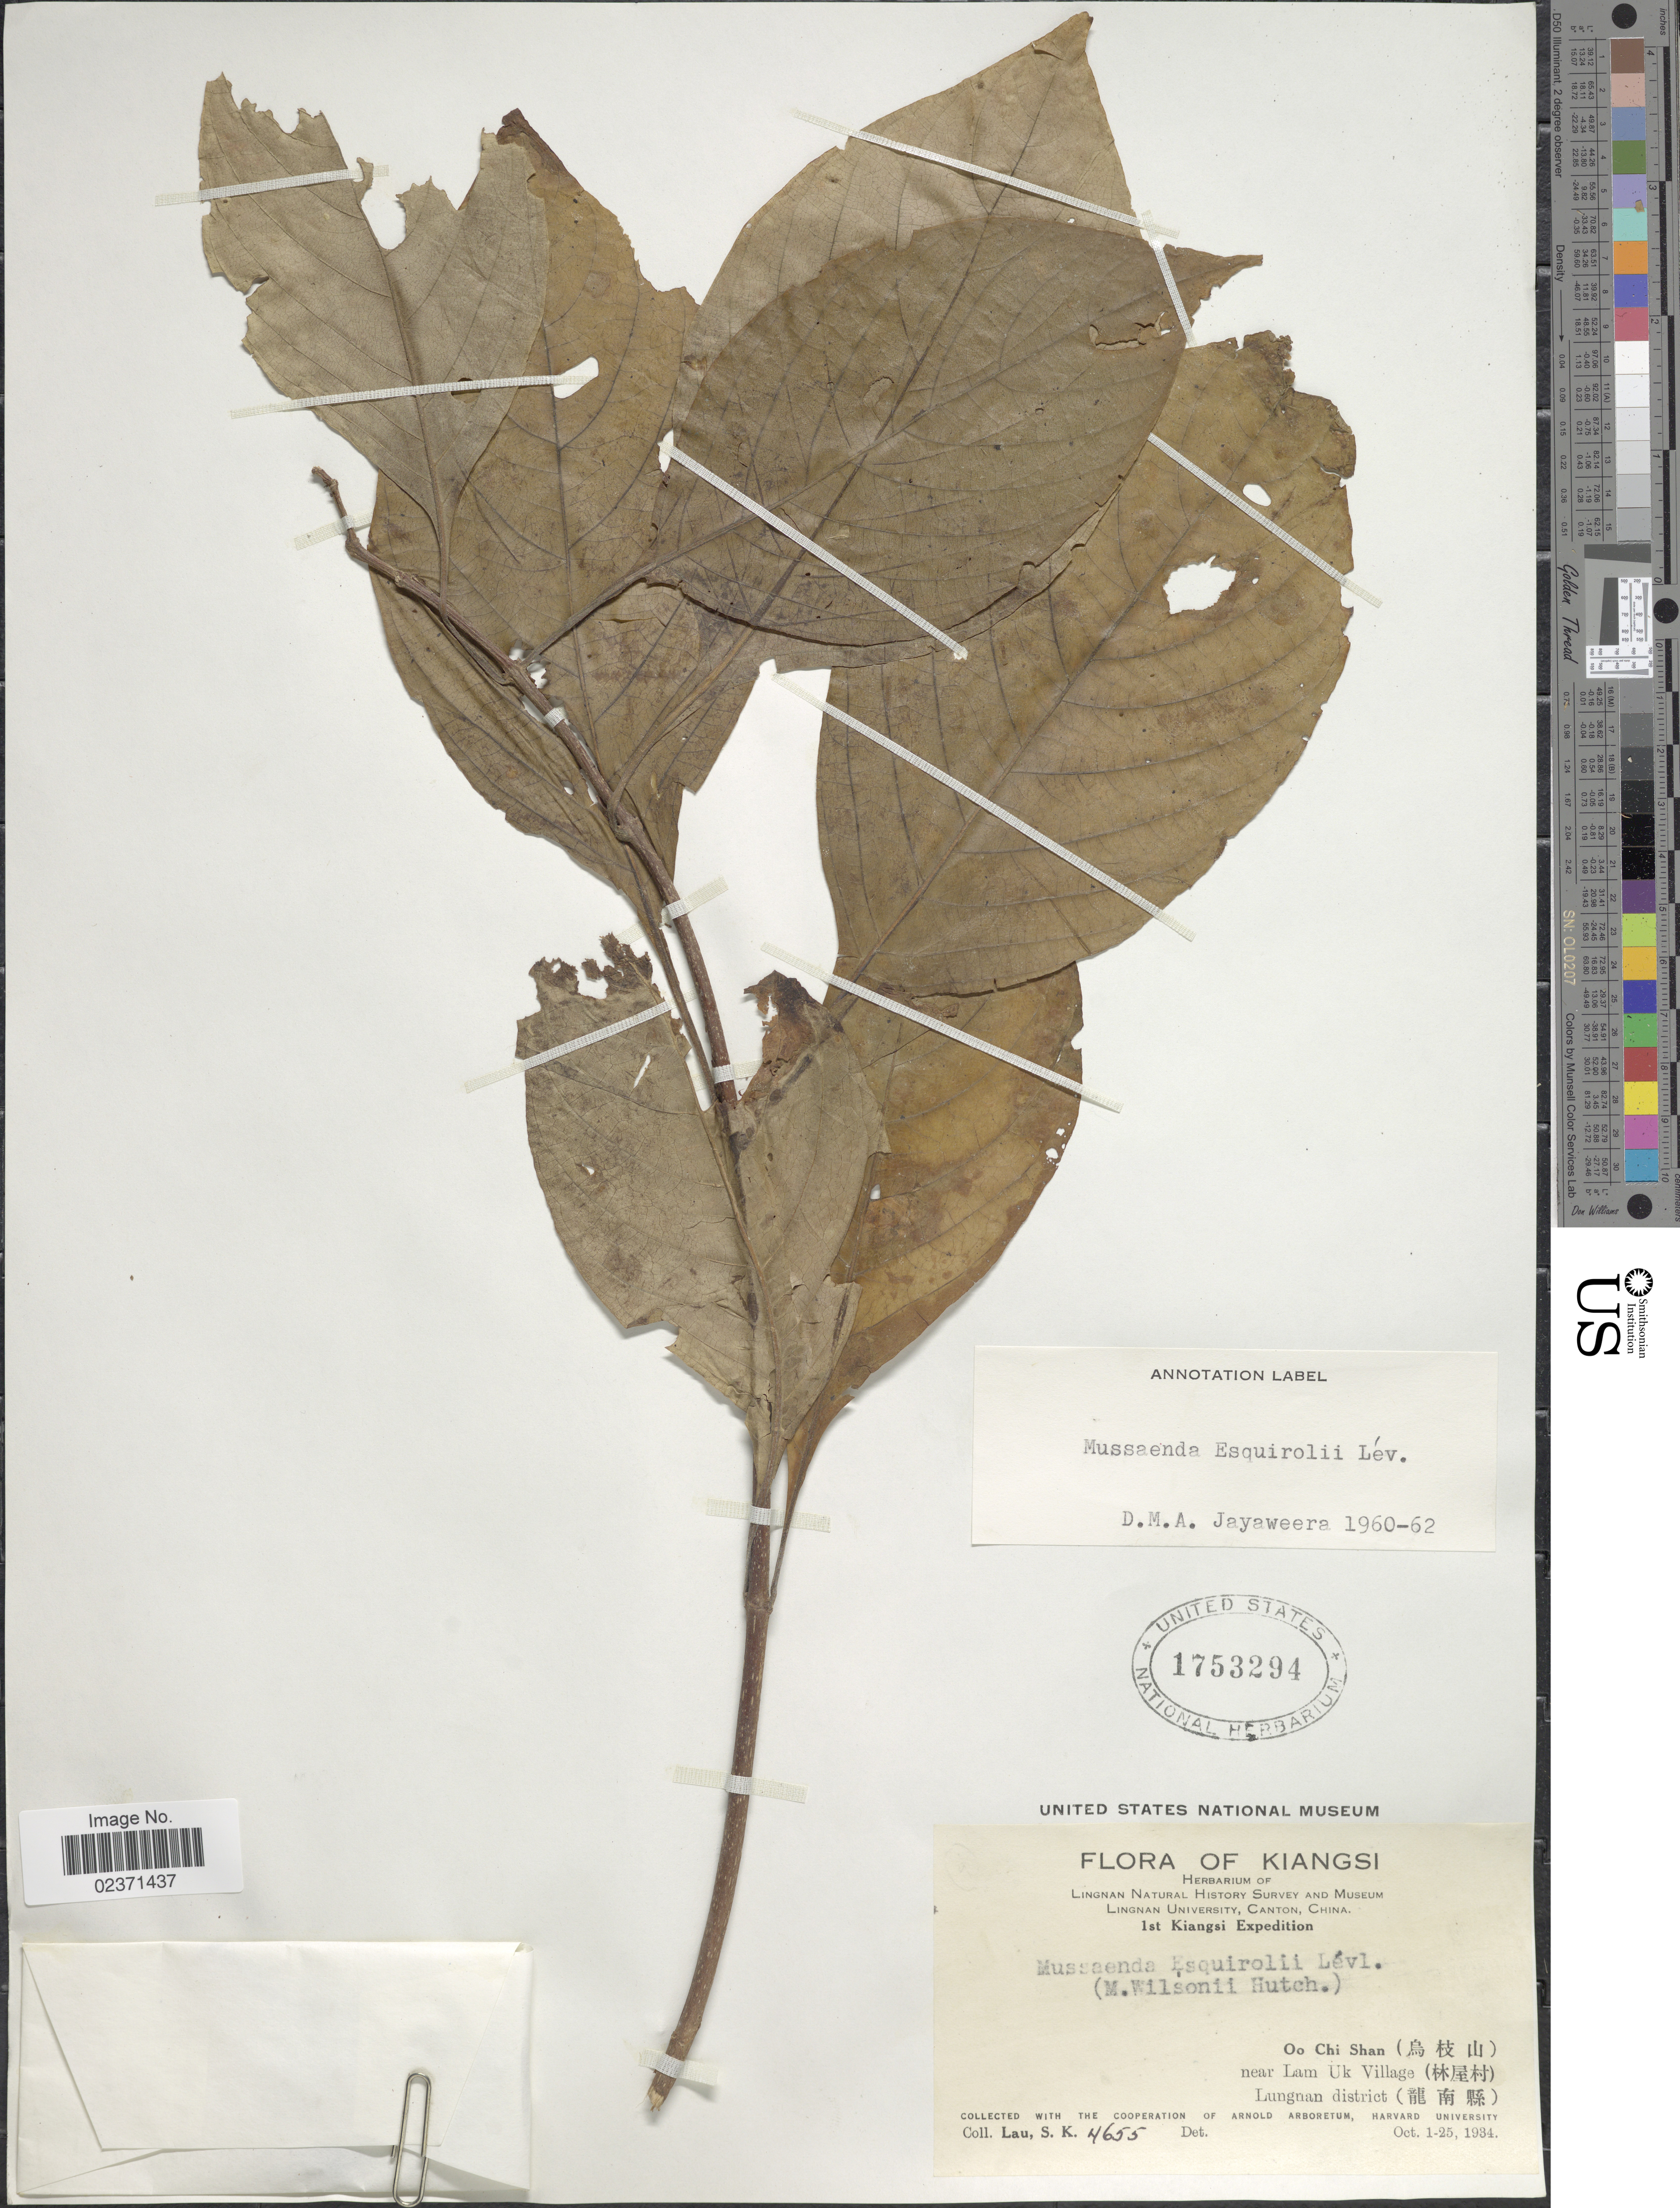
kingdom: Plantae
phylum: Tracheophyta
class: Magnoliopsida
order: Gentianales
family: Rubiaceae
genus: Mussaenda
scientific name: Mussaenda esquirolii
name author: H. Lév.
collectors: S. K. Lau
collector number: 4655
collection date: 1934-10-01/1934-10-25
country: China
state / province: Guangxi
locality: Kiangsi. Oo Chi Shan near Lam Uk Village Lungnan district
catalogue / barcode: US 1753294